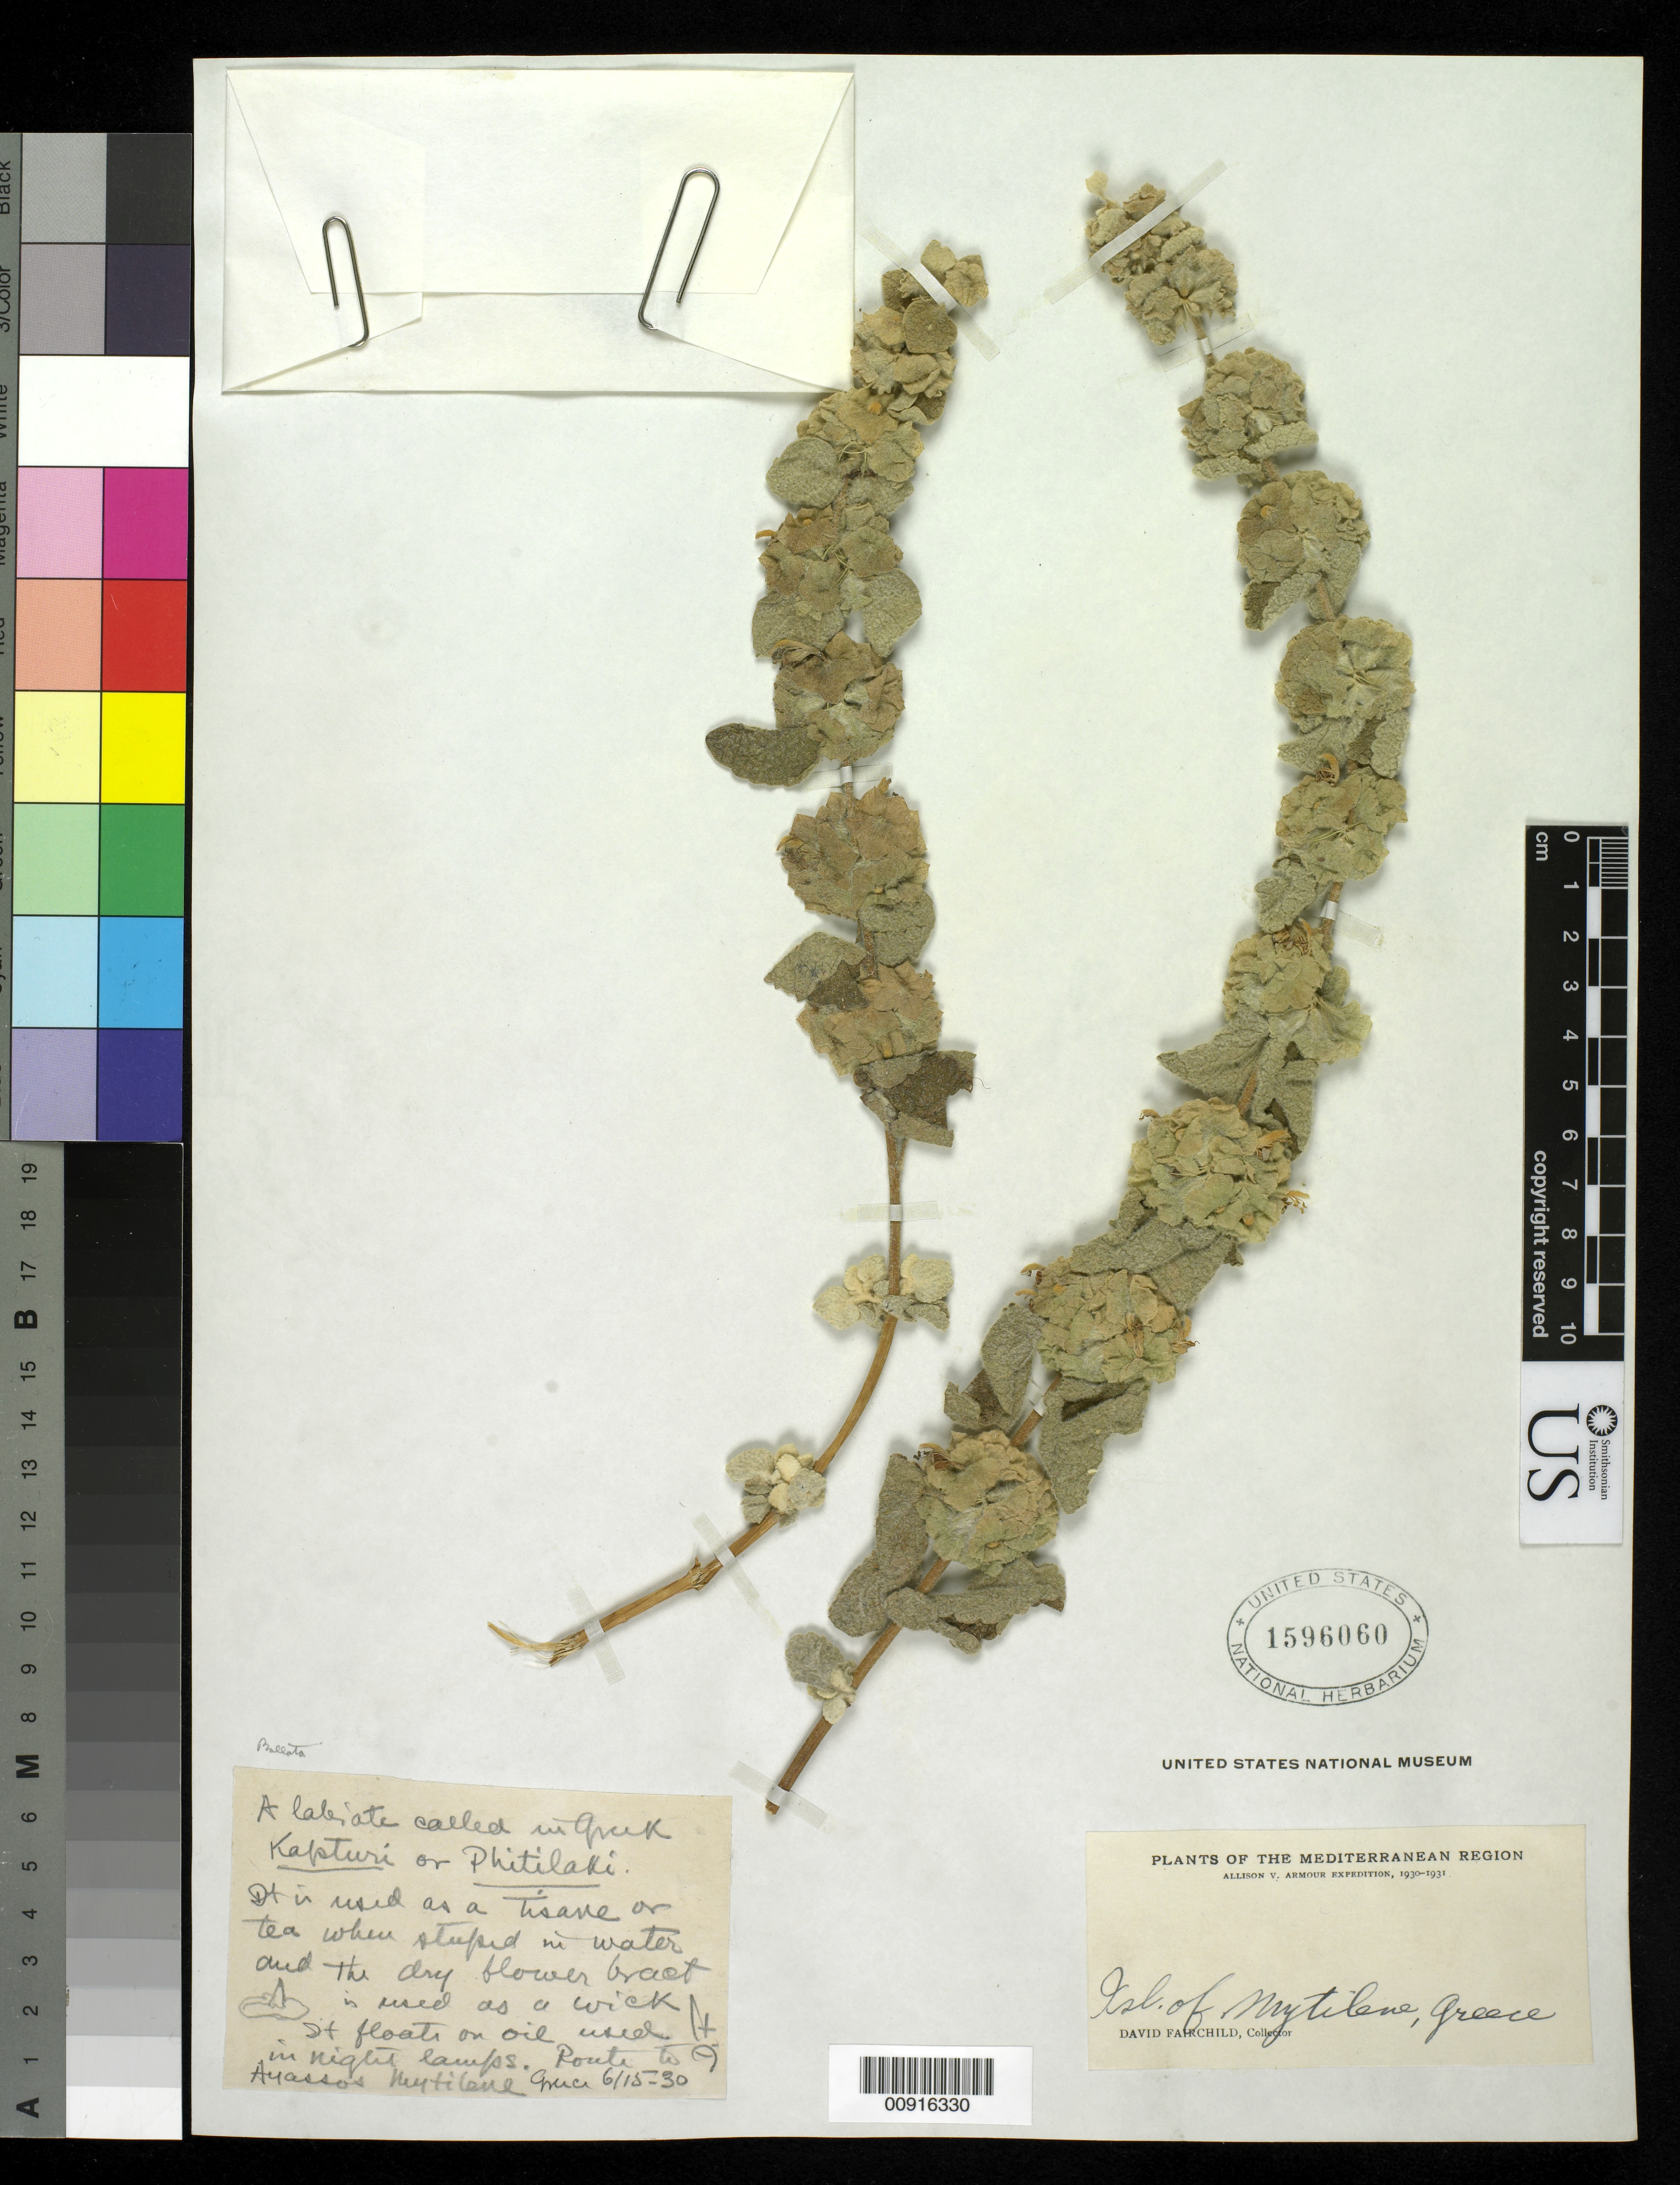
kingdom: Plantae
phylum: Tracheophyta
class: Magnoliopsida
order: Lamiales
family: Lamiaceae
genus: Ballota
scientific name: Ballota acetabulosa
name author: (L.) Benth.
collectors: D. Fairchild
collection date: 1930-06-15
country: Greece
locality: Isl. of Mytilene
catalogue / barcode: US 1596060